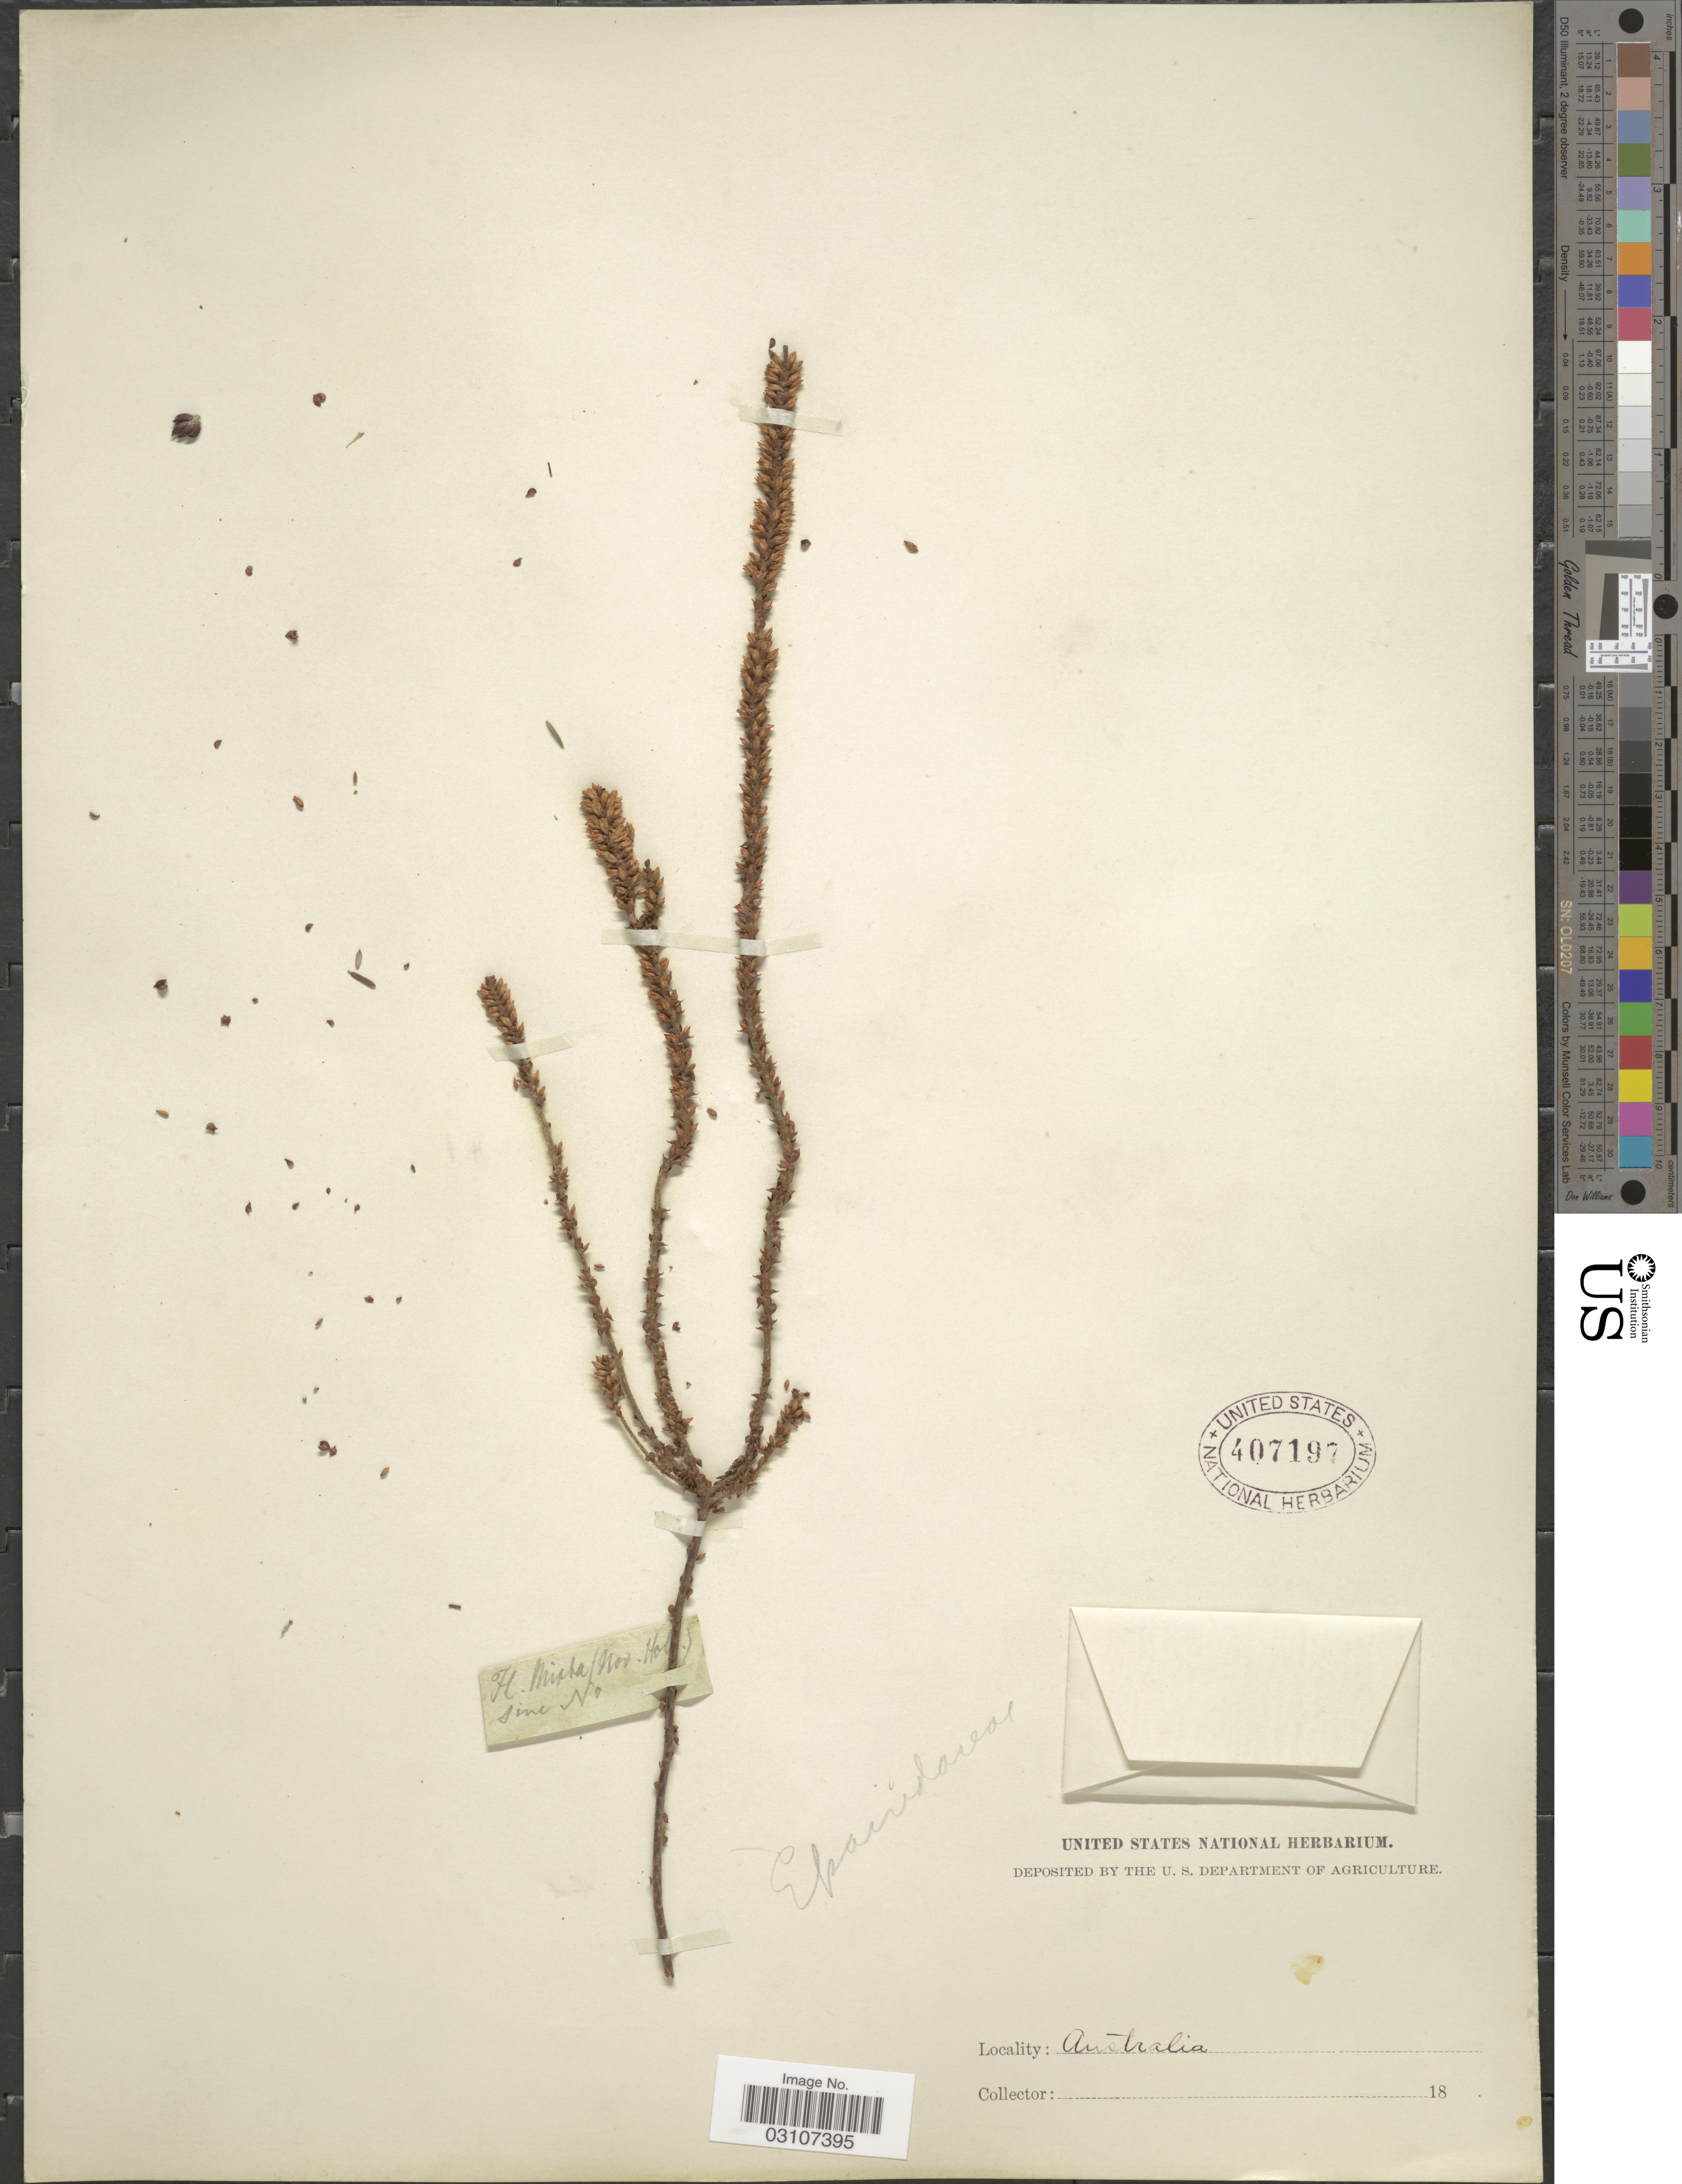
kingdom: Plantae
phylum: Tracheophyta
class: Magnoliopsida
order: Ericales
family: Ericaceae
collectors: ex herb. United States National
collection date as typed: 18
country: Australia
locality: Mista (Nov. Hol [illegible text].).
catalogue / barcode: US 407197